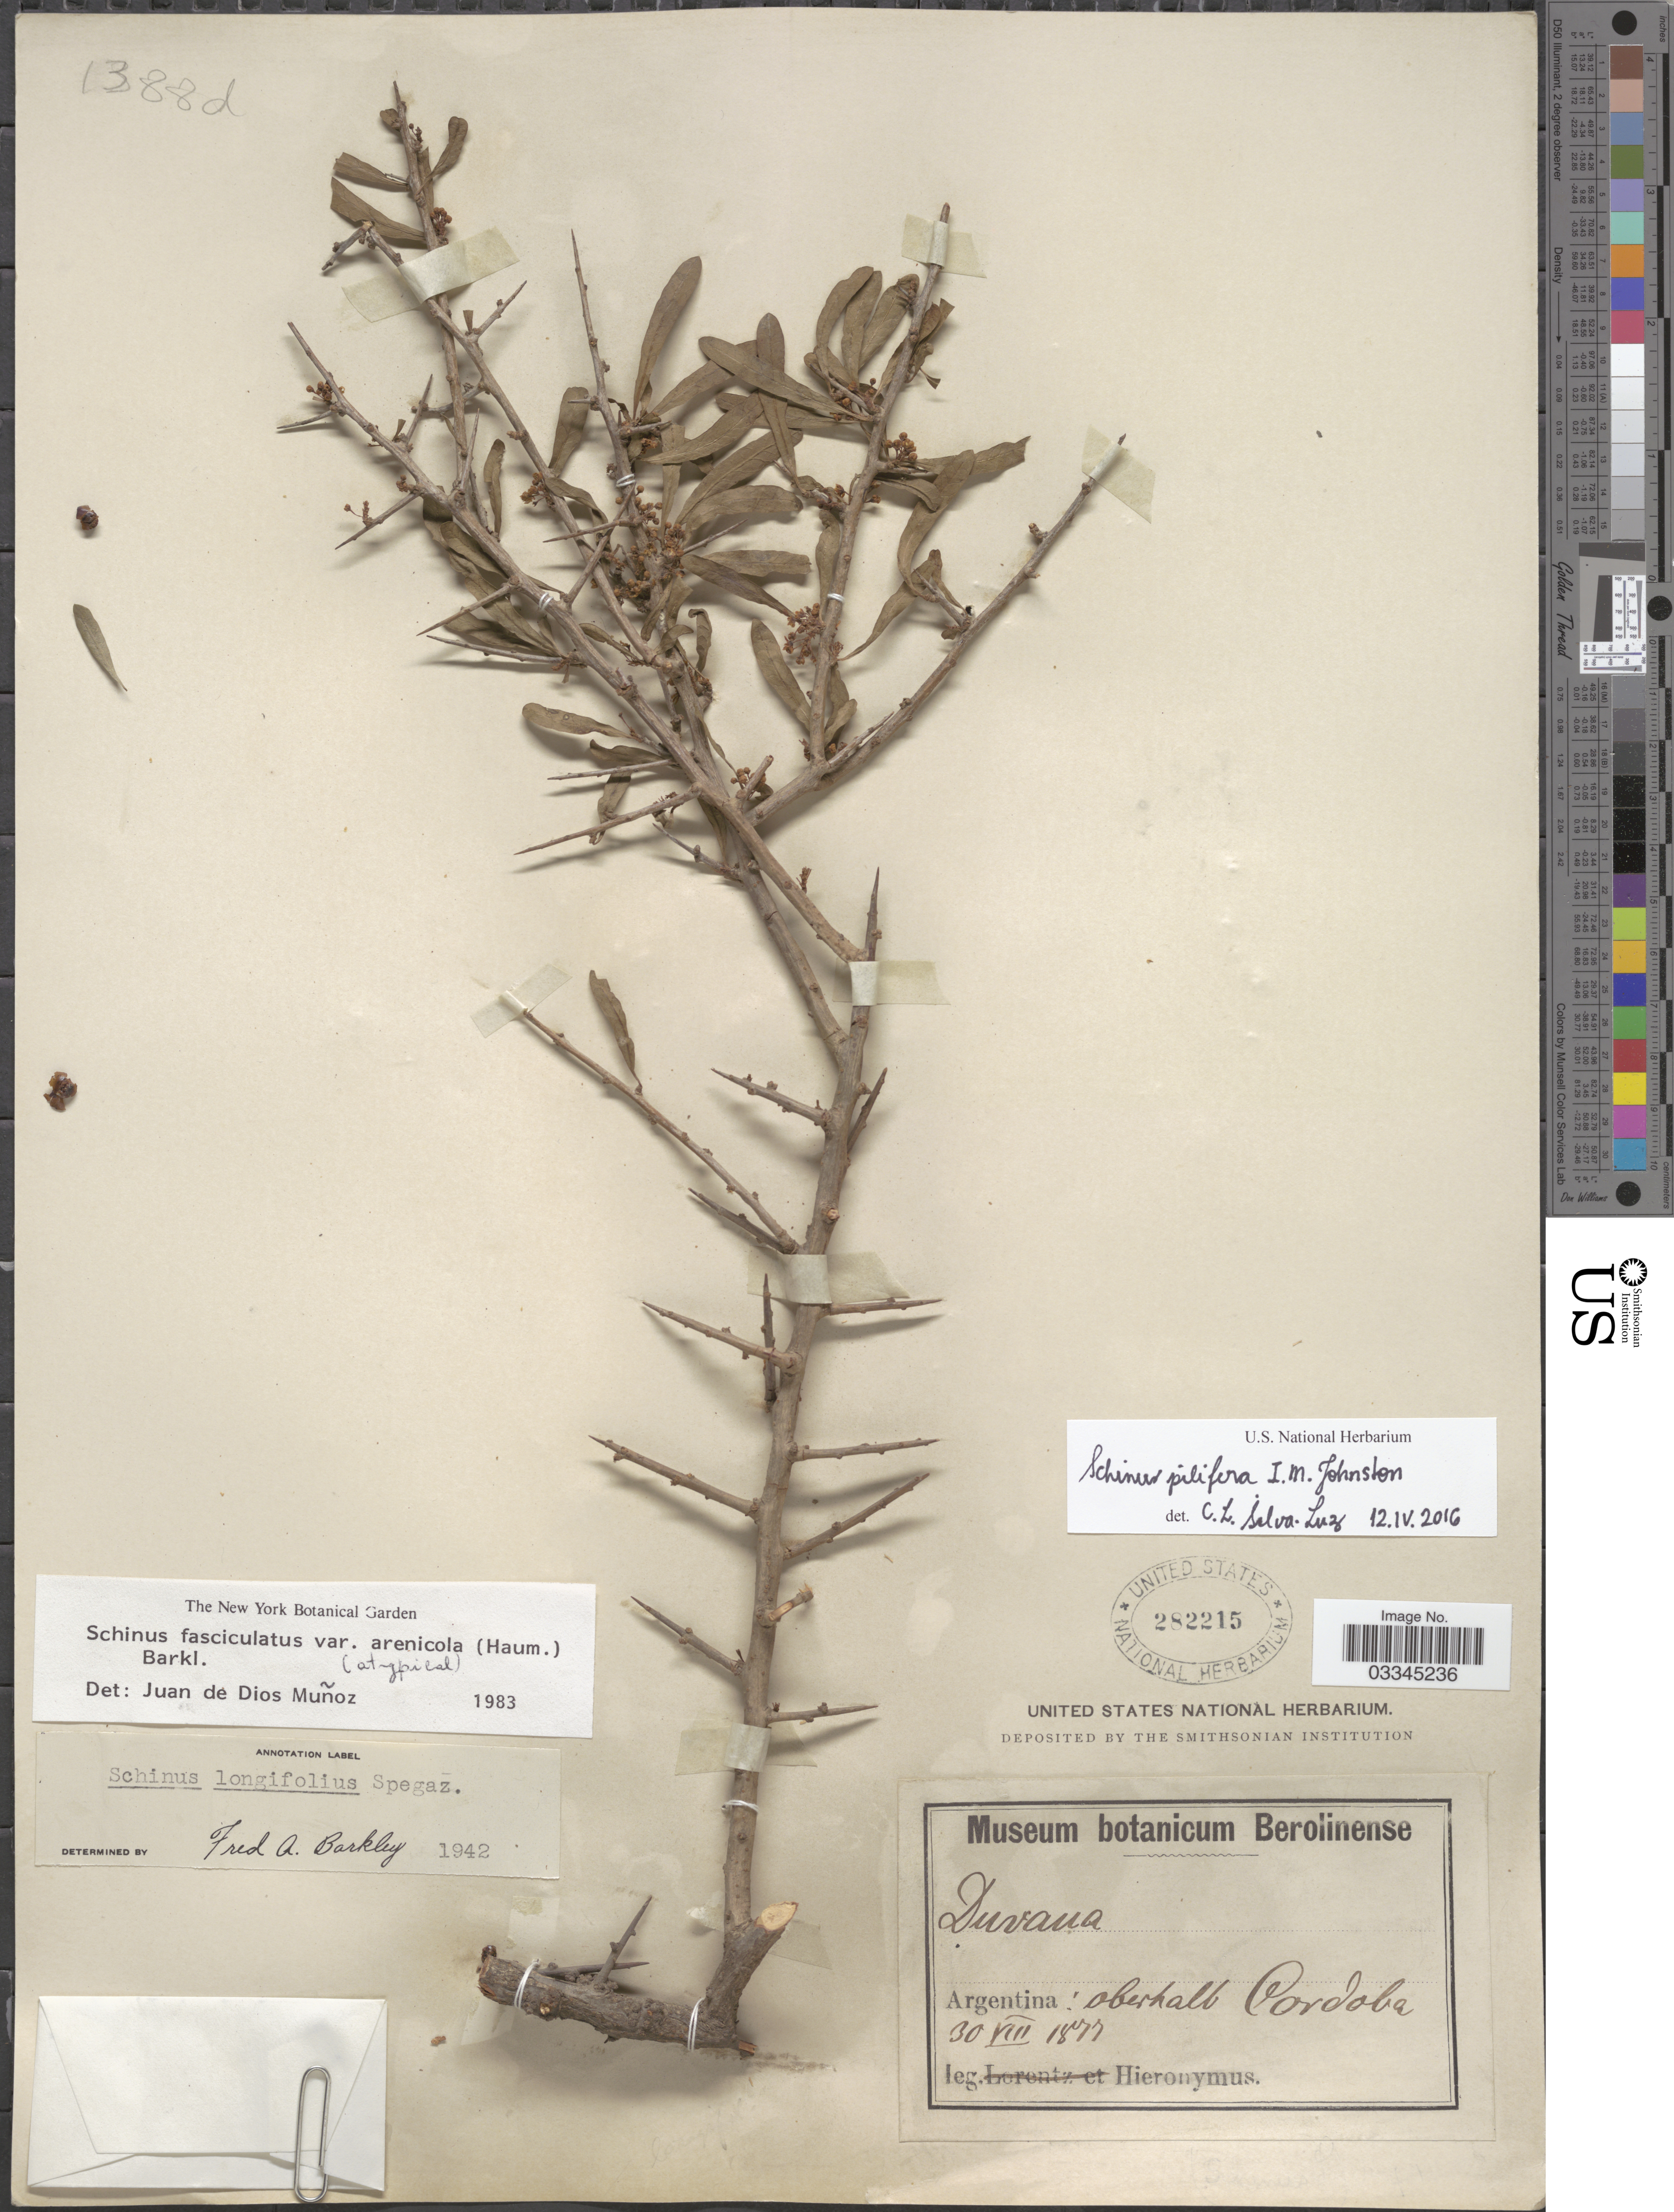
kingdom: Plantae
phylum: Tracheophyta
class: Magnoliopsida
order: Sapindales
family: Anacardiaceae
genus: Schinus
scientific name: Schinus pilifera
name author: I.M. Johnst.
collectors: -. Hieronymus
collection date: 1877-08-30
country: Argentina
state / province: Cordoba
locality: Oberhalb Cordoba.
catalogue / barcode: US 282215